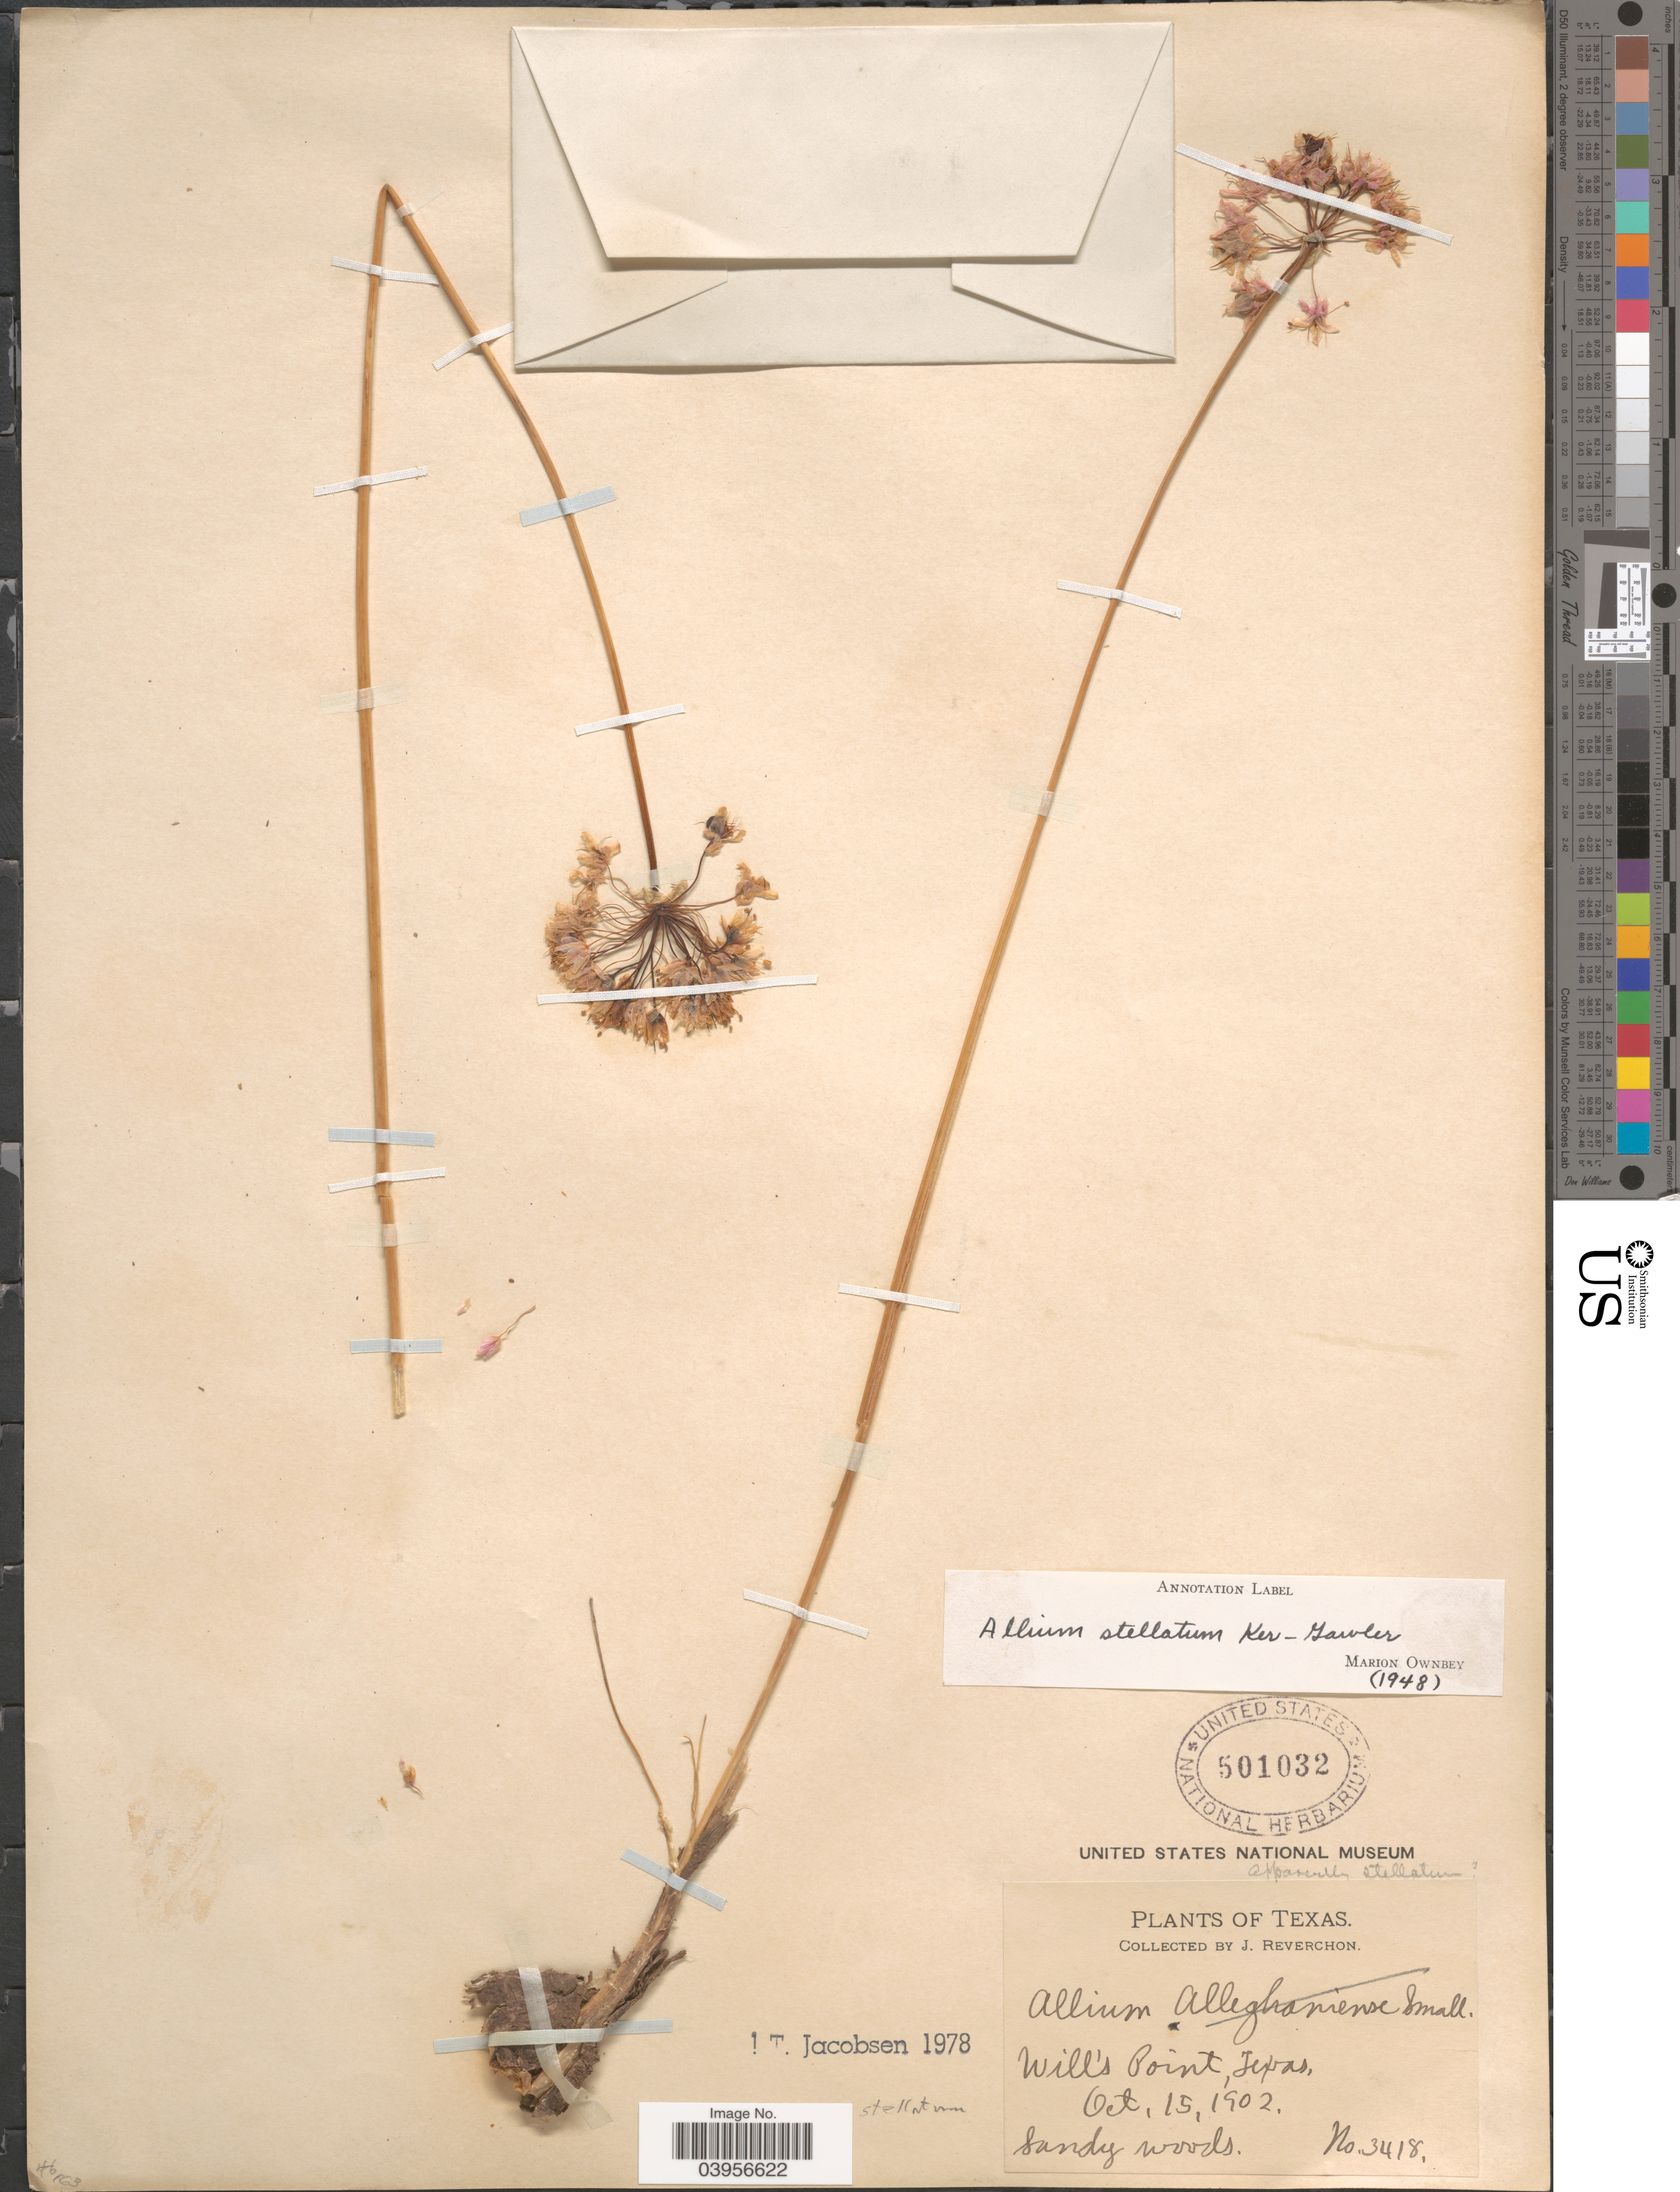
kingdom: Plantae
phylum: Tracheophyta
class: Liliopsida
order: Asparagales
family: Amaryllidaceae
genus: Allium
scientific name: Allium stellatum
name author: Nutt. ex Ker Gawl.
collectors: J. Reverchon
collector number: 3418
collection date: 1902-10-15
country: United States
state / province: Texas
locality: Will's Point.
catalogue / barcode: US 501032